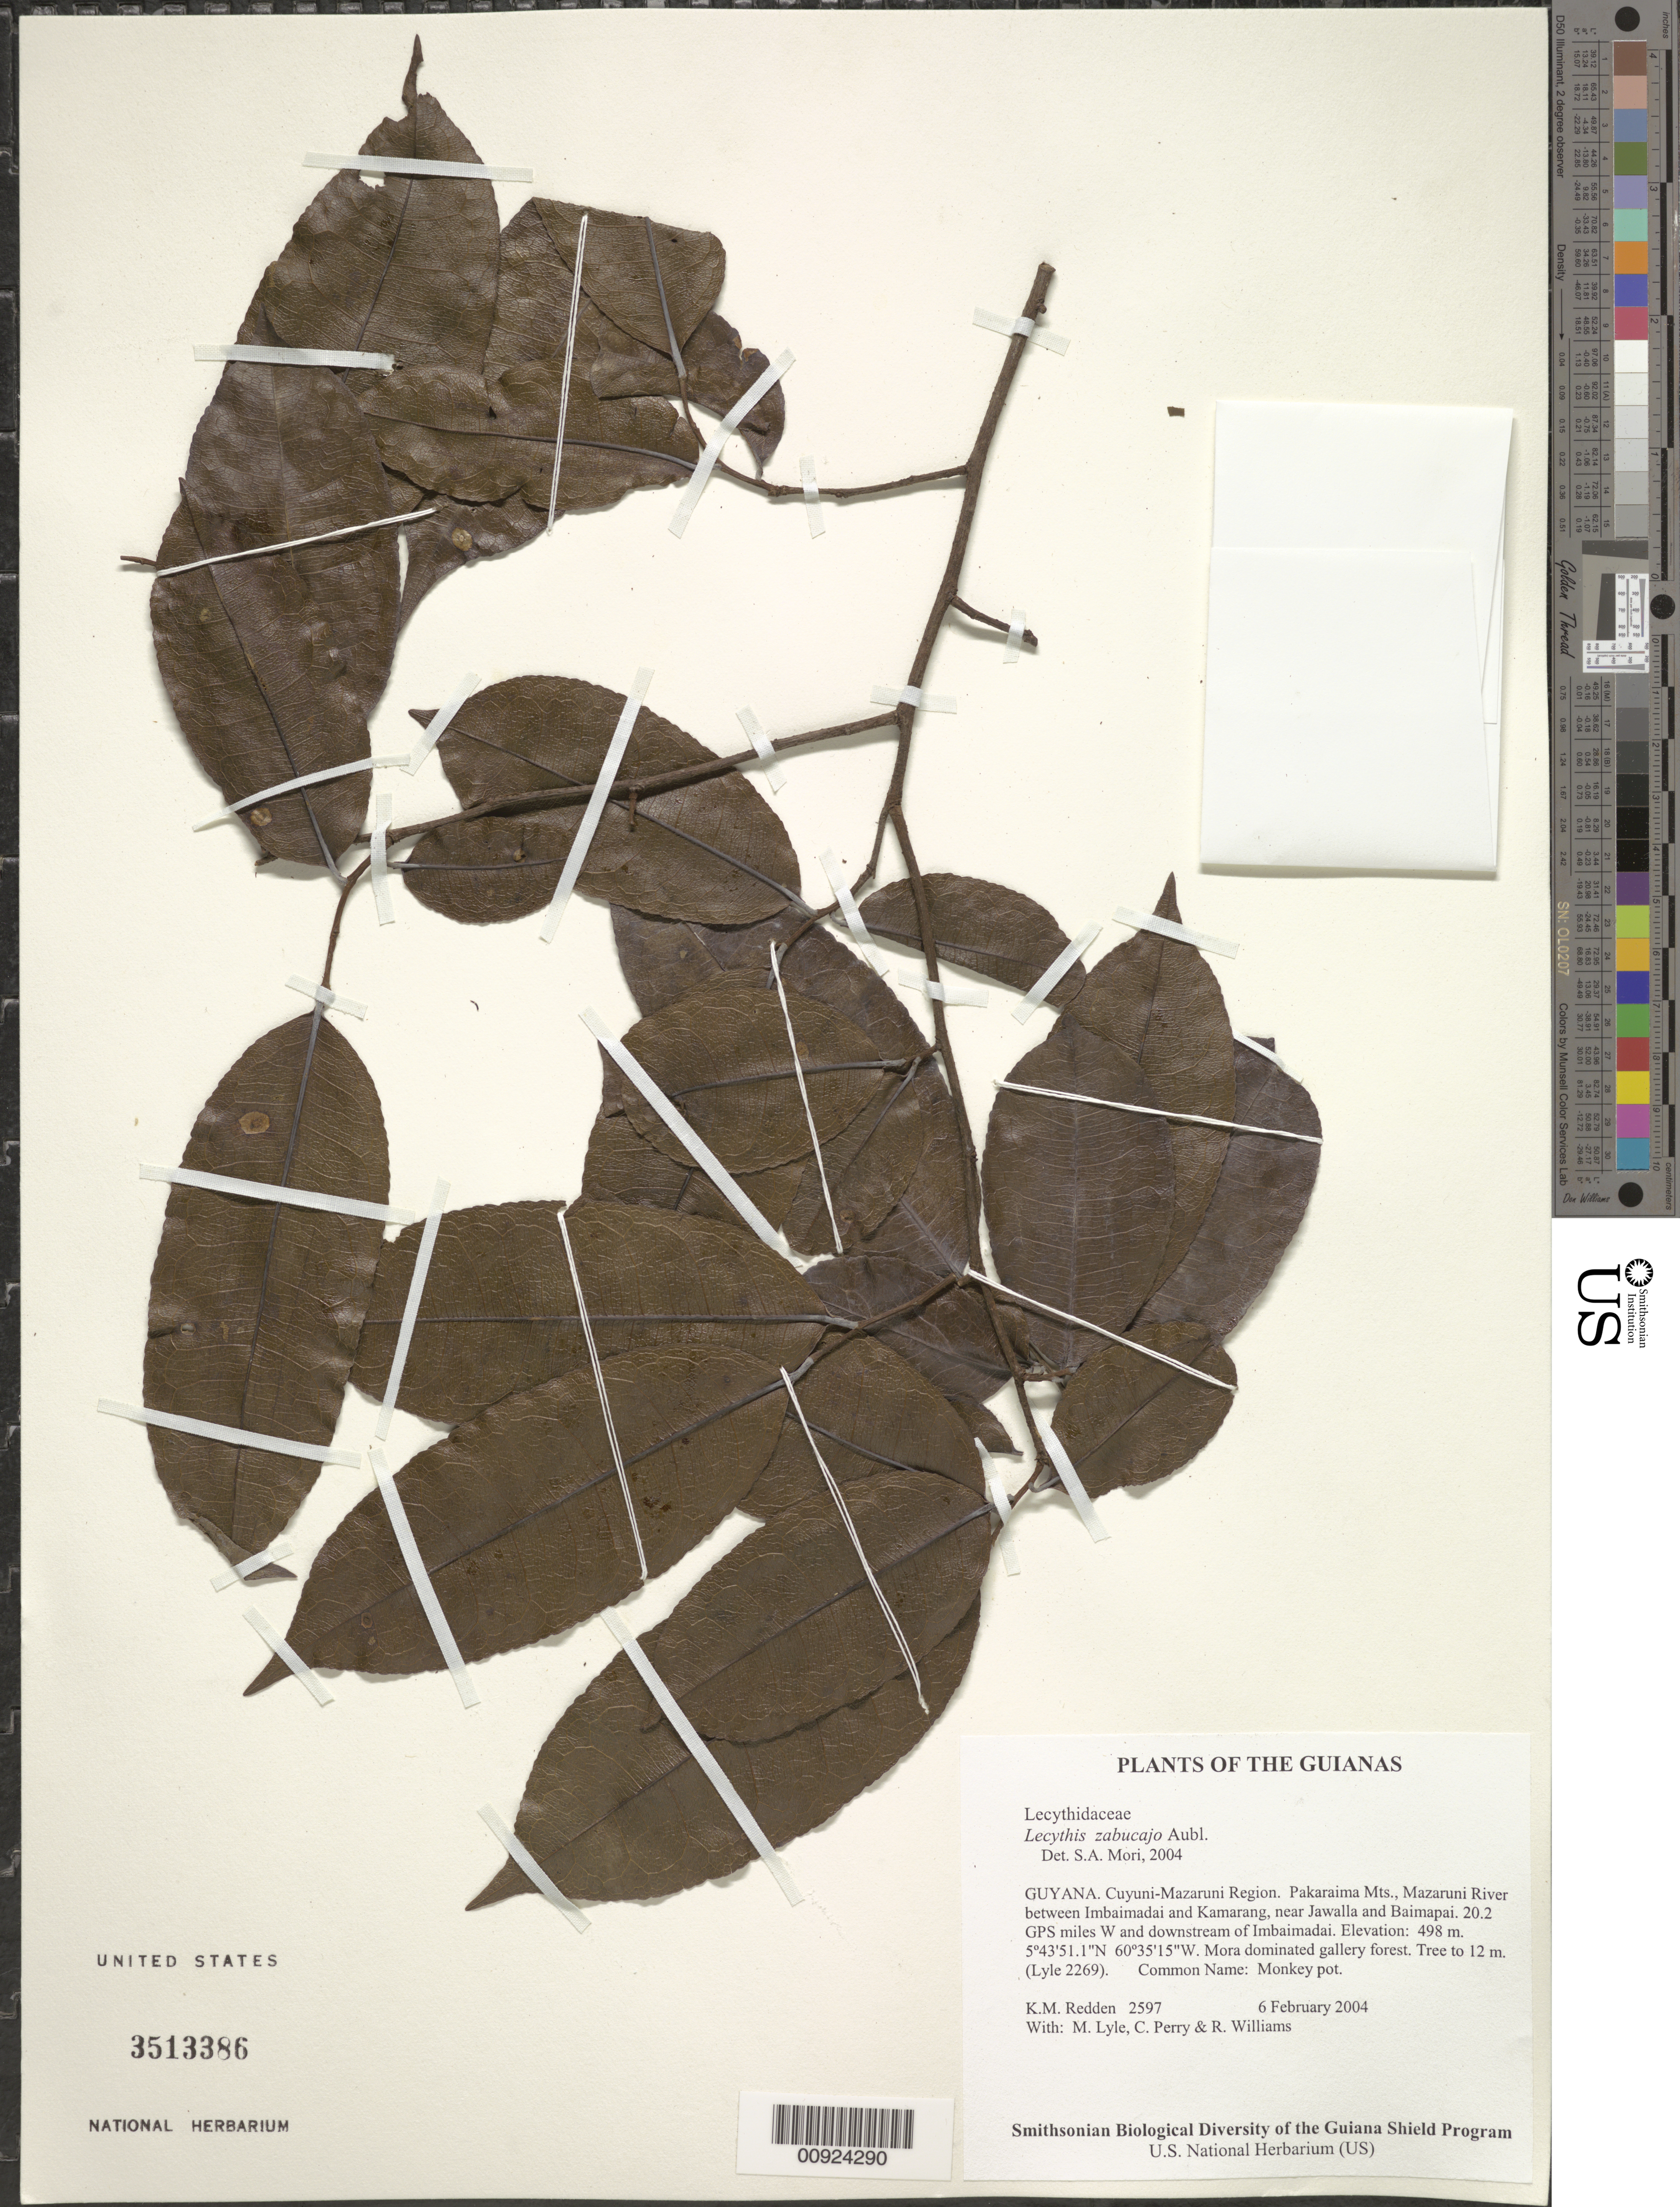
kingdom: Plantae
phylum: Tracheophyta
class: Magnoliopsida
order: Ericales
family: Lecythidaceae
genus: Lecythis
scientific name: Lecythis zabucajo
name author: Aubl.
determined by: Mori, Scott A.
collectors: K. M. Redden, M. Lyle, C. Perry & R. Williams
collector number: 2597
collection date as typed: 6 February 2004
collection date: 2004-02-06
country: Guyana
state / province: Cuyuni-Mazaruni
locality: Pakaraima Mts., Mazaruni River between Imbaimadai and Kamarang, near Jawalla and Baimapai. 20.2 GPS miles W and downstream of Imbaimadai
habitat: Mora dominated gallery forest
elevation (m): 498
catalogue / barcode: US 3513386